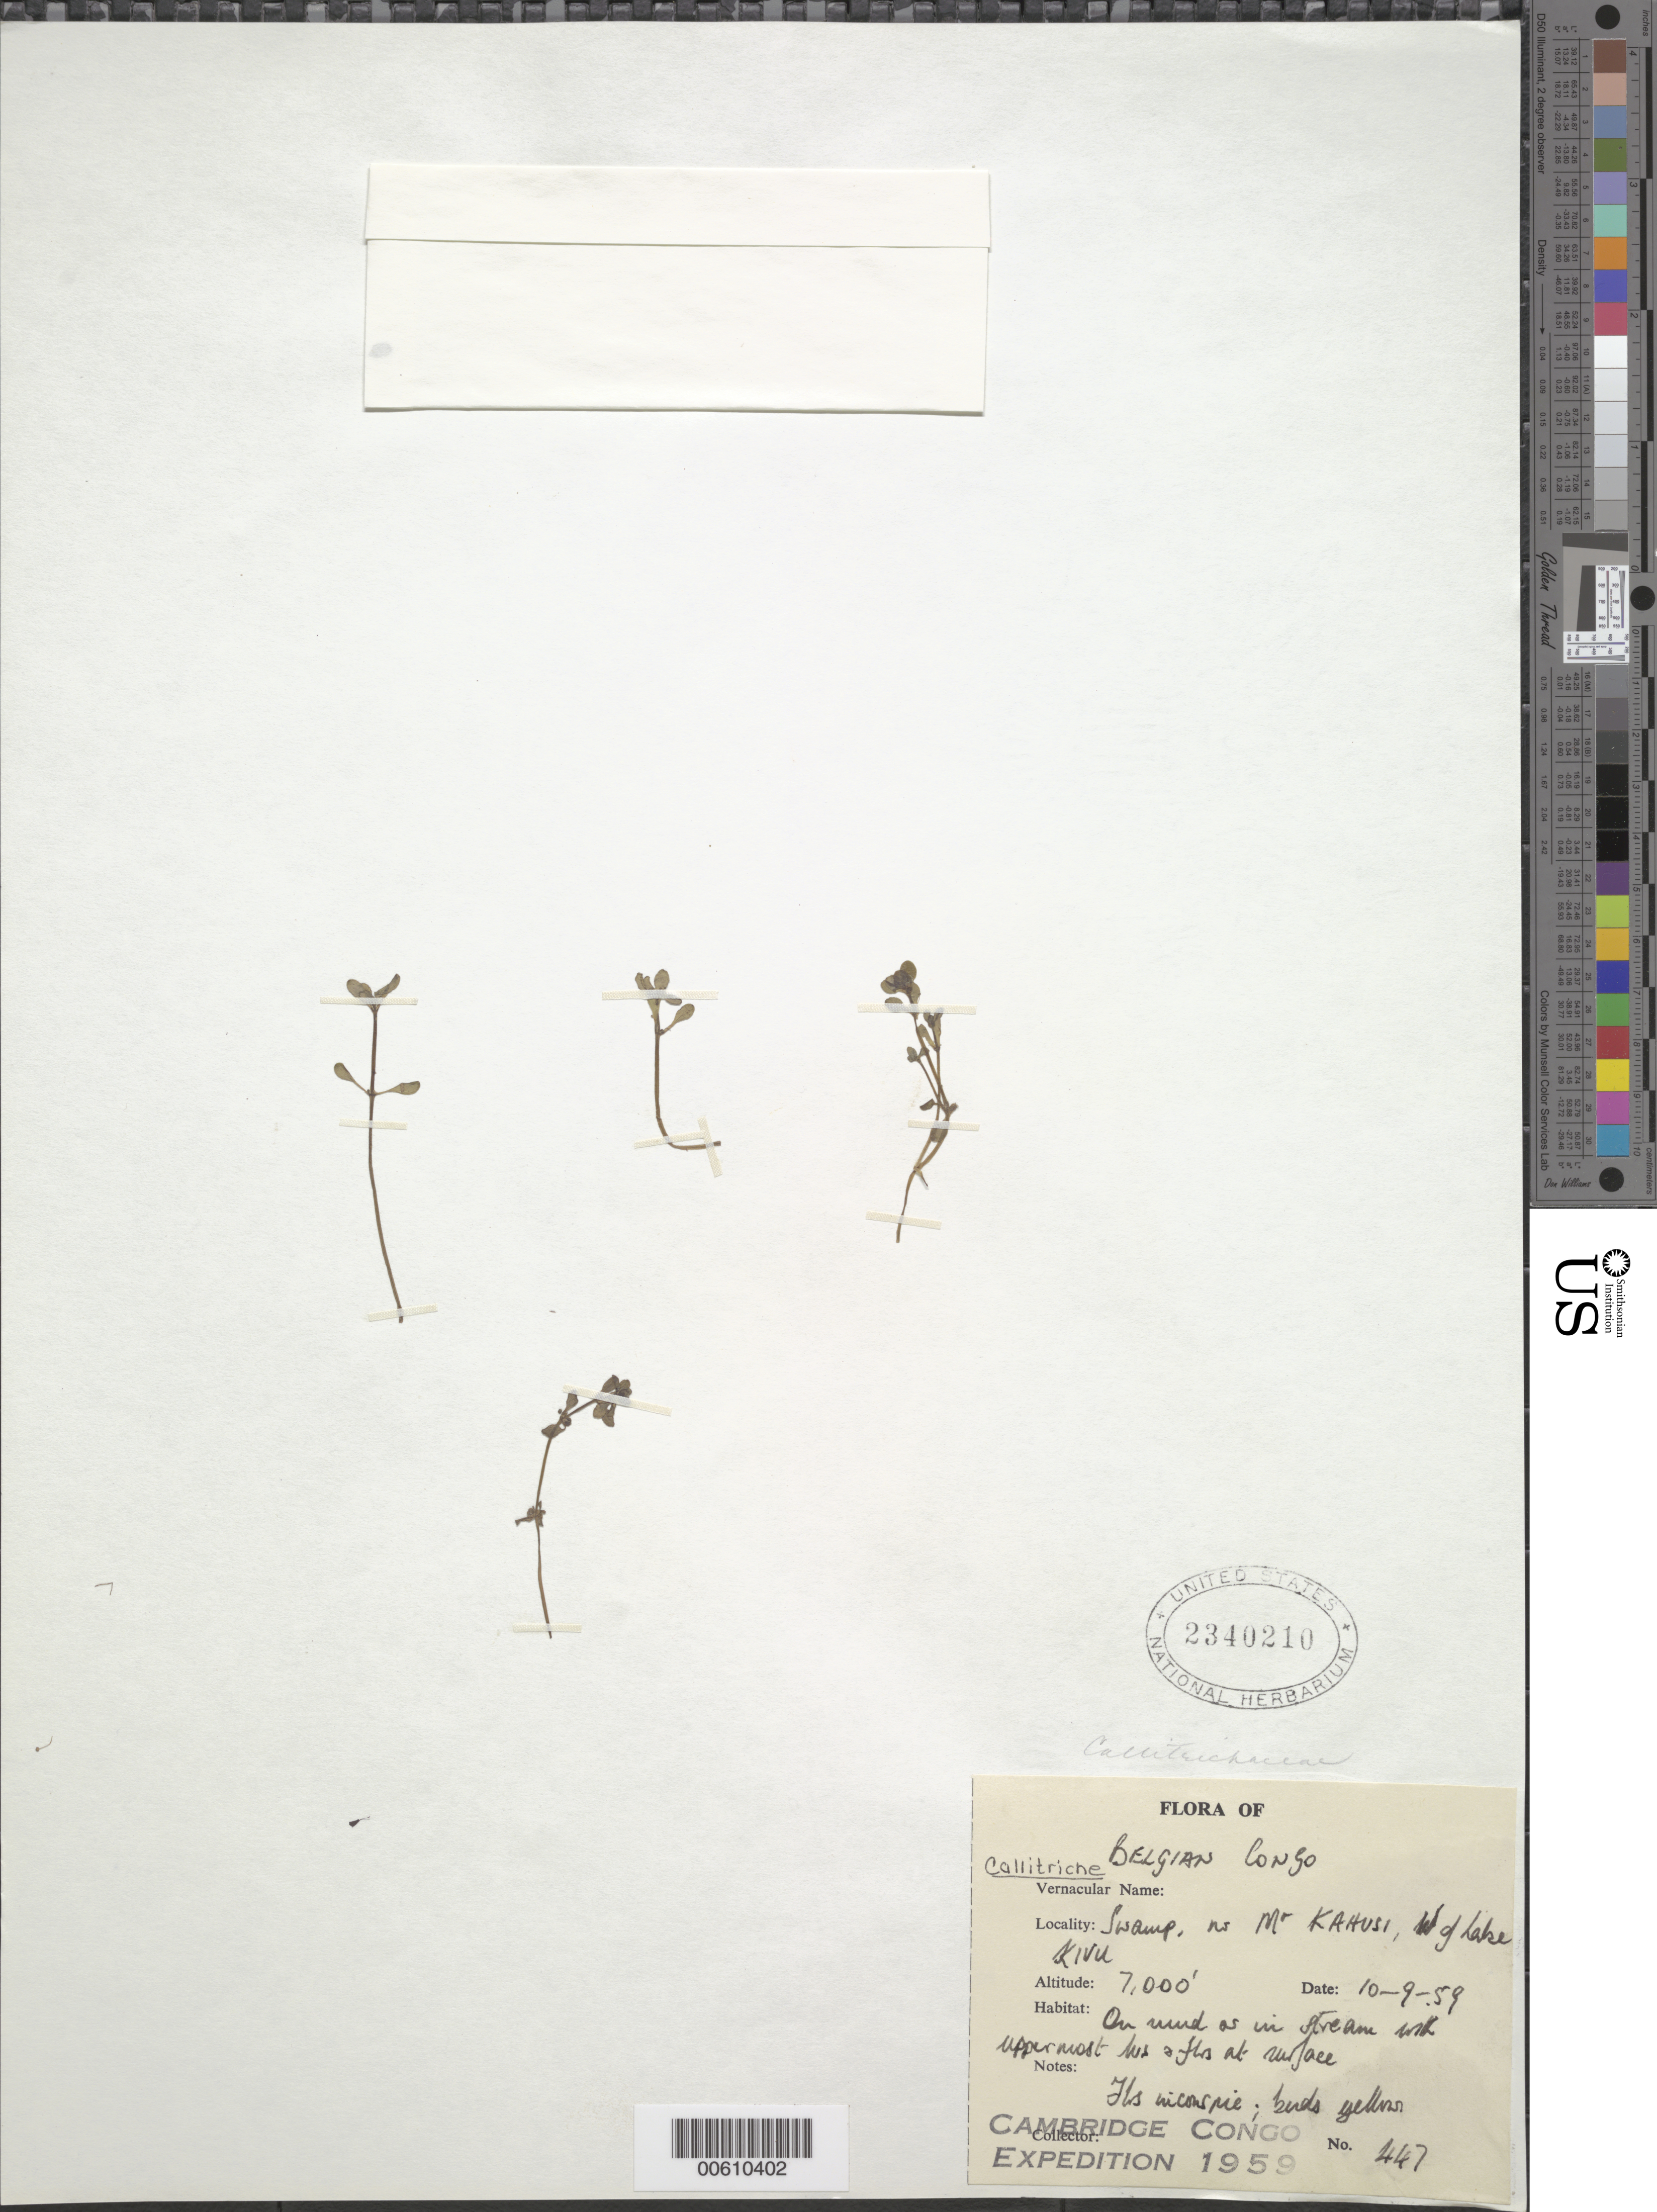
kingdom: Plantae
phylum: Tracheophyta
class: Magnoliopsida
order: Lamiales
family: Plantaginaceae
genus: Callitriche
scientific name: Callitriche sp.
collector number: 447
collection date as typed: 10 Sep 1959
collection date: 1959-09-10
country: Congo, Democratic Republic of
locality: Swamp of Mt. Kahusi, W of Lake Kivu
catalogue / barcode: US 2340210